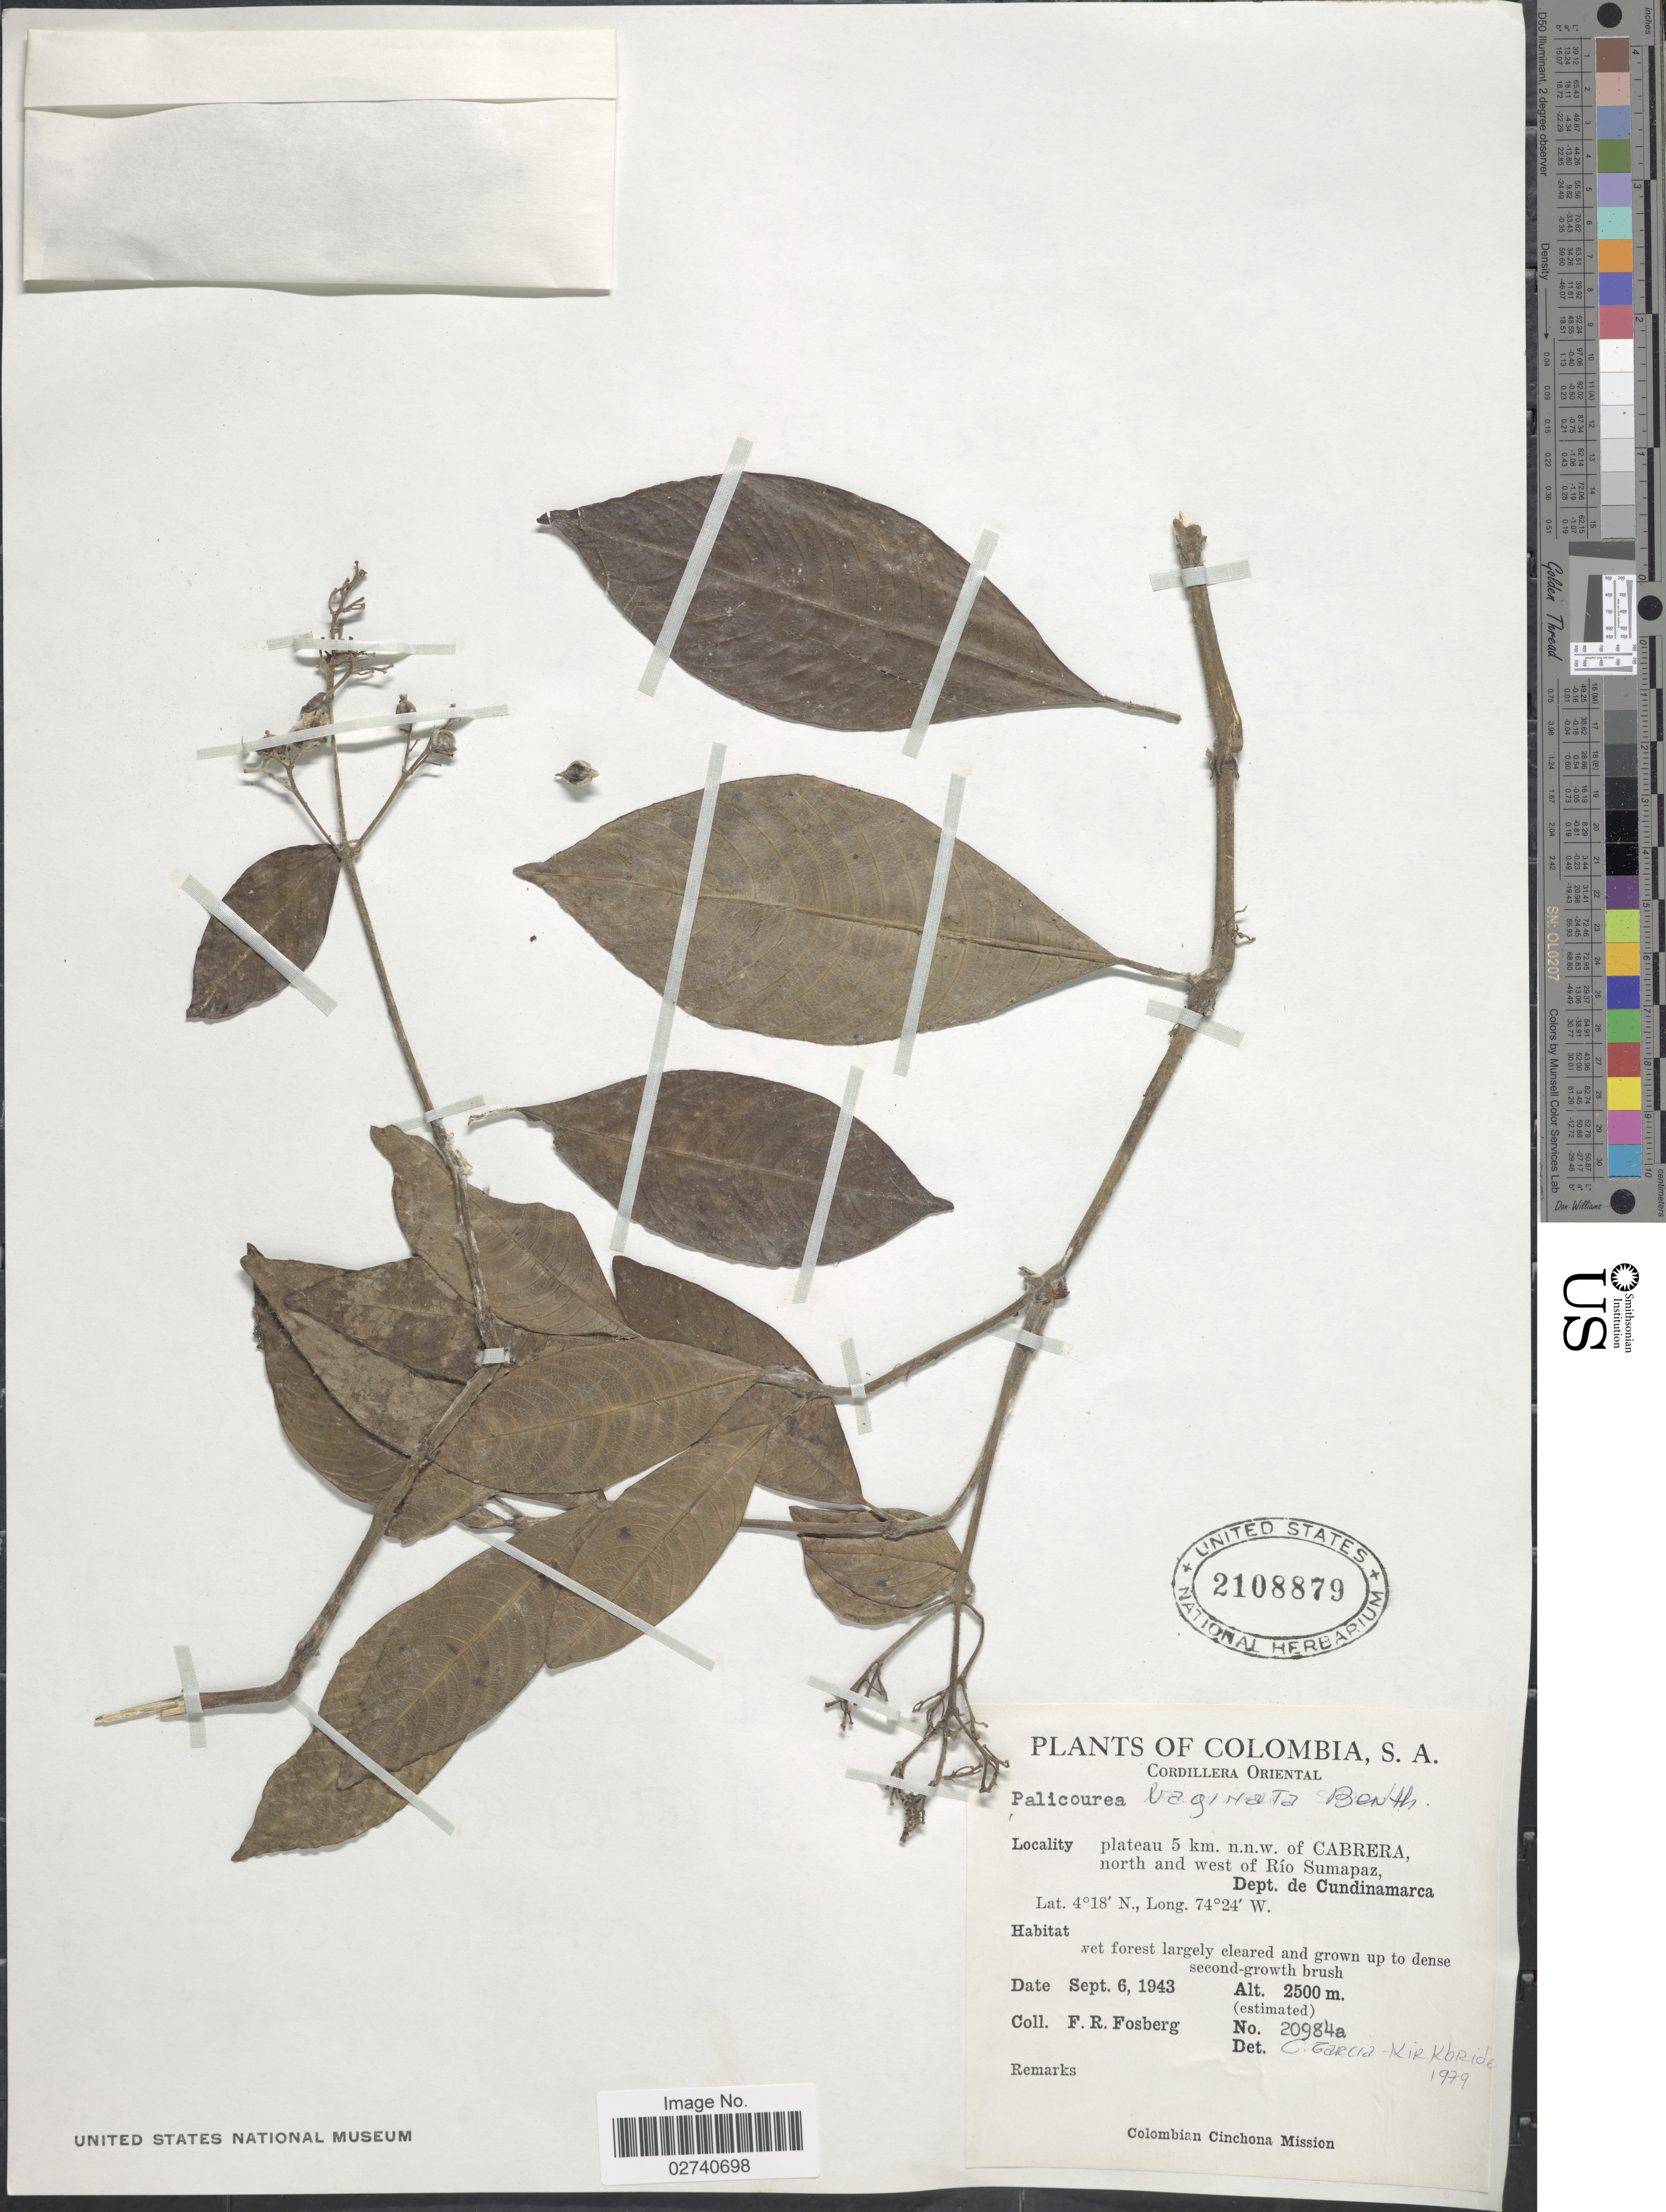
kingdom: Plantae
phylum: Tracheophyta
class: Magnoliopsida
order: Gentianales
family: Rubiaceae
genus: Palicourea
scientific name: Palicourea vaginata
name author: Benth.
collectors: F. R. Fosberg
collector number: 20984a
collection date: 1943-09-06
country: Colombia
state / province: Cundinamarca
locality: Cordillera Oriental. Plateau 5 km. n.n.w. of Cabrera, north and west of Rio Sumapaz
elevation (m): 2500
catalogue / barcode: US 2108879